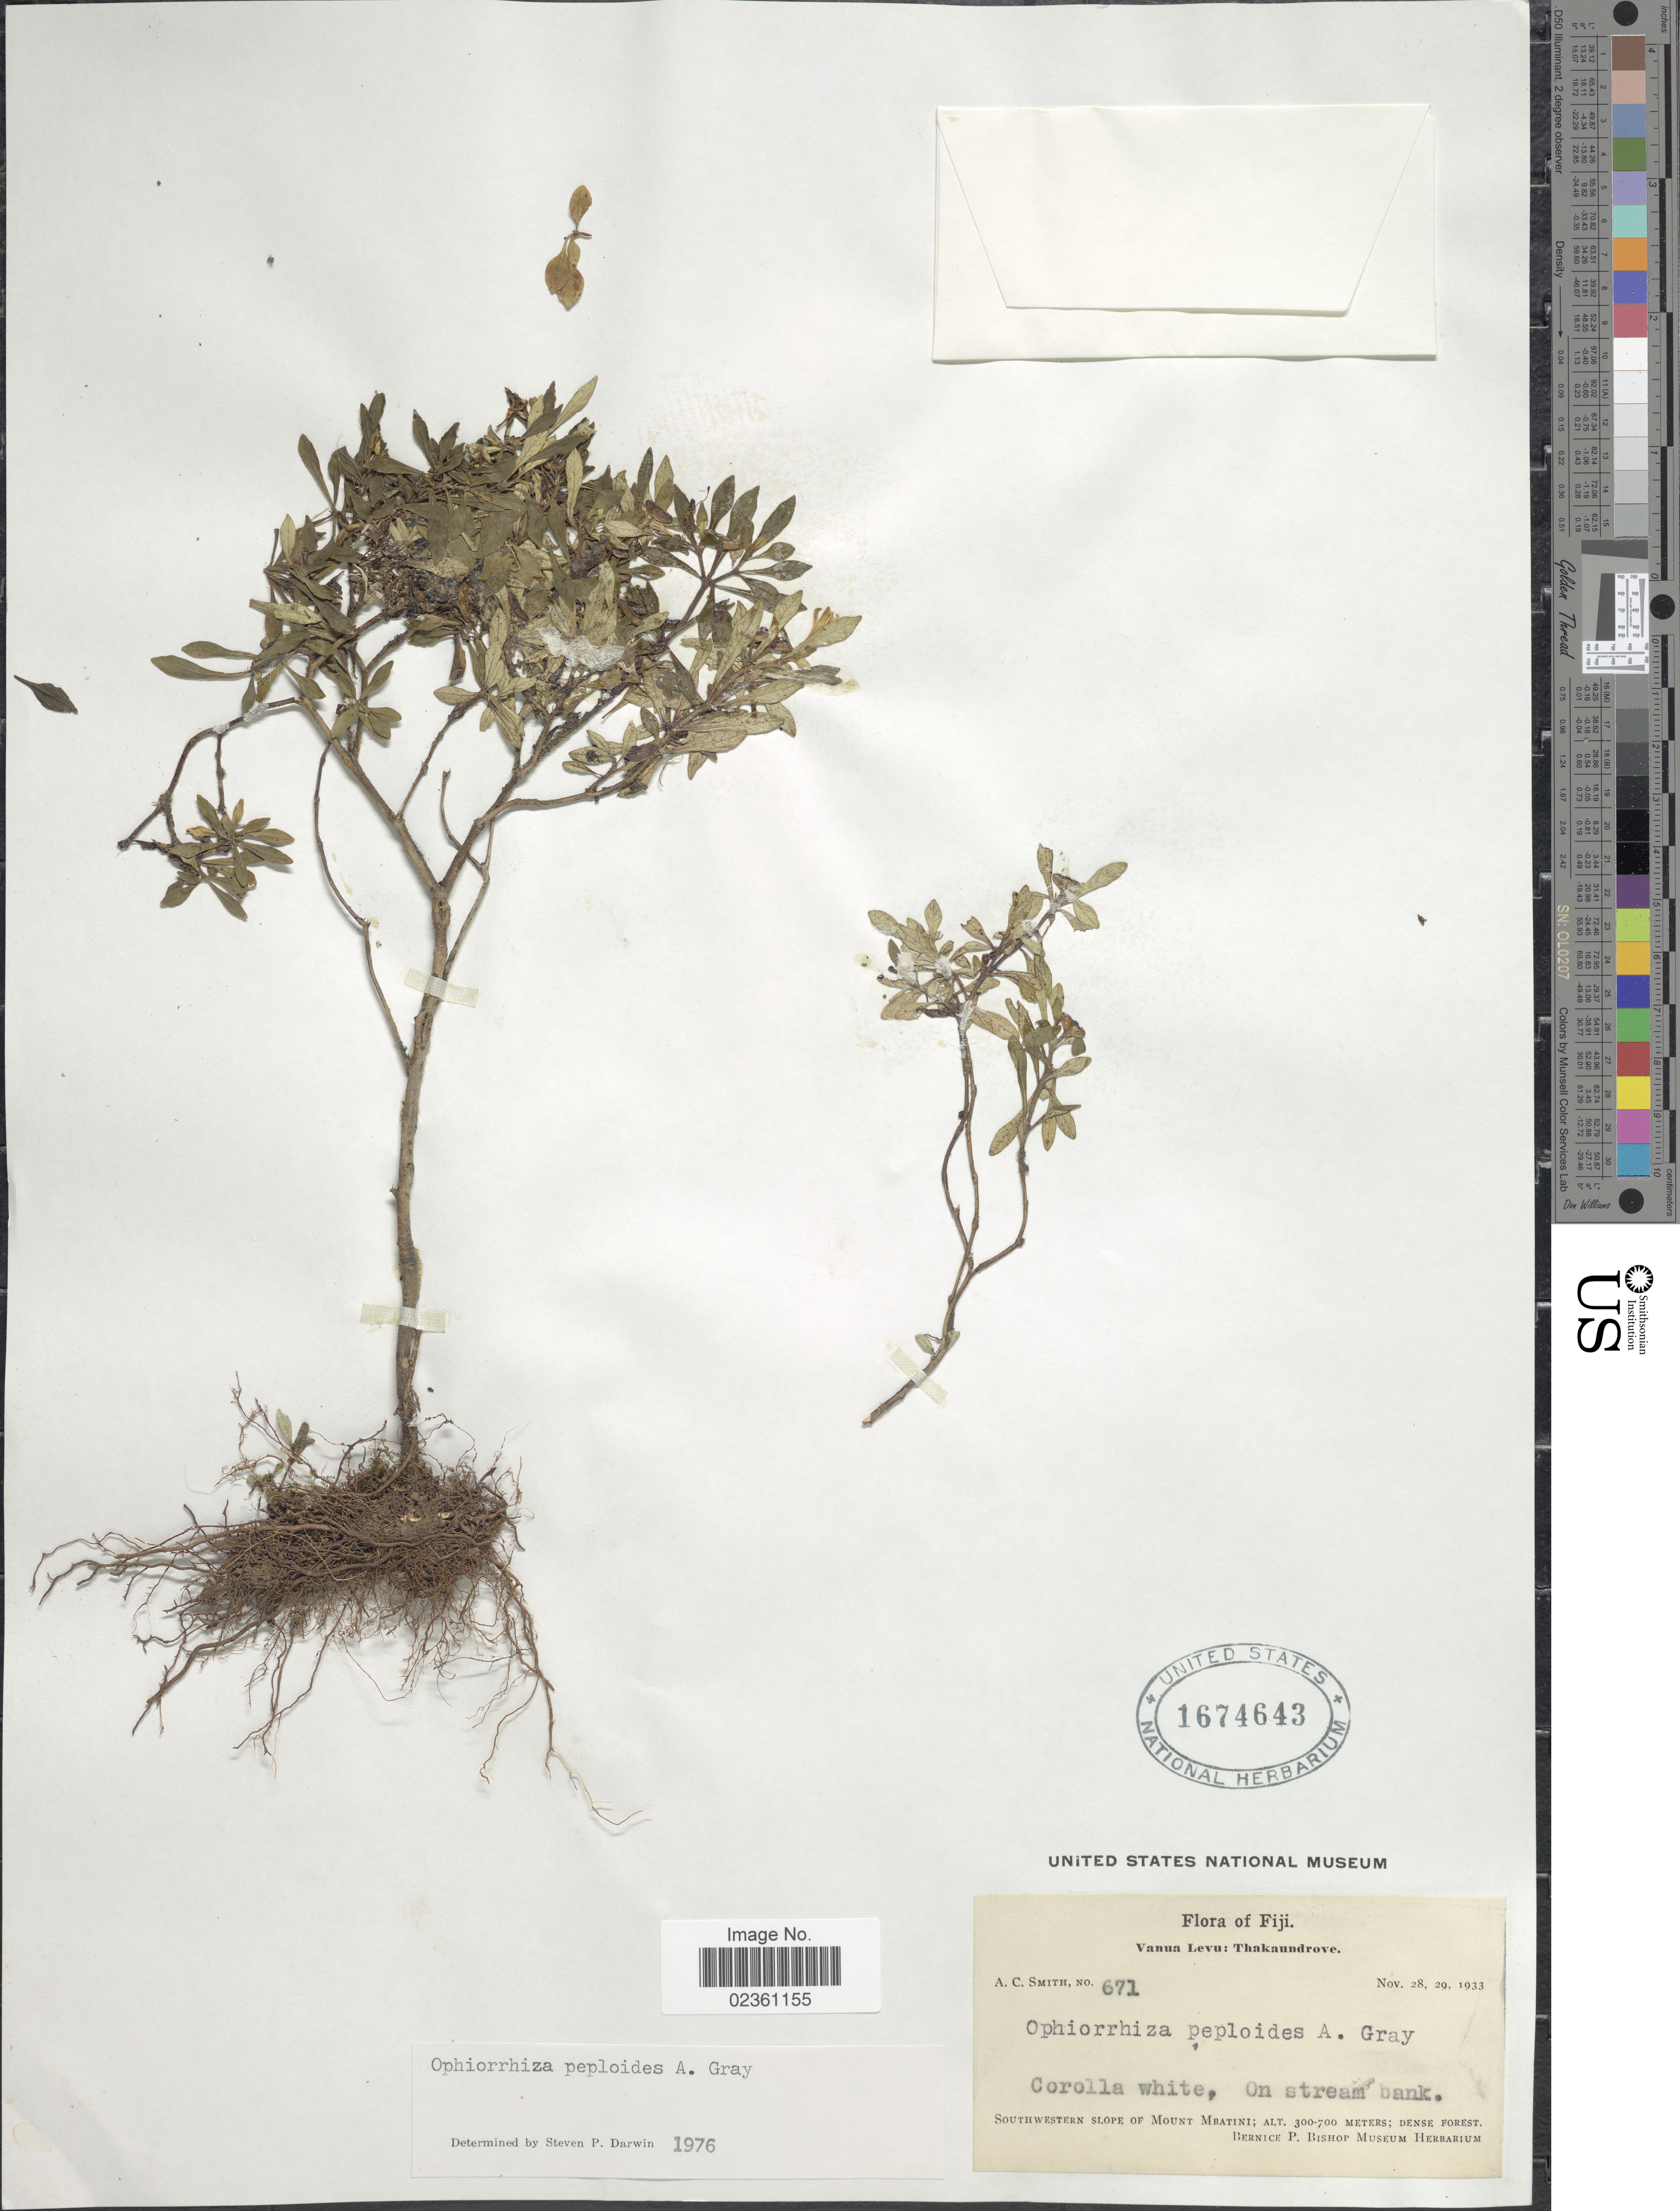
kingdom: Plantae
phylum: Tracheophyta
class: Magnoliopsida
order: Gentianales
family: Rubiaceae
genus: Ophiorrhiza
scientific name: Ophiorrhiza peploides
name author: A. Gray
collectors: A. C. Smith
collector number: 671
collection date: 1933-11-28/1933-11-29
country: Fiji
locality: Vanua Levu: Thakaundrove, On stream bank, Southwestern Slopes of Mount Mbatini; dense forest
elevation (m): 300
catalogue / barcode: US 1674643